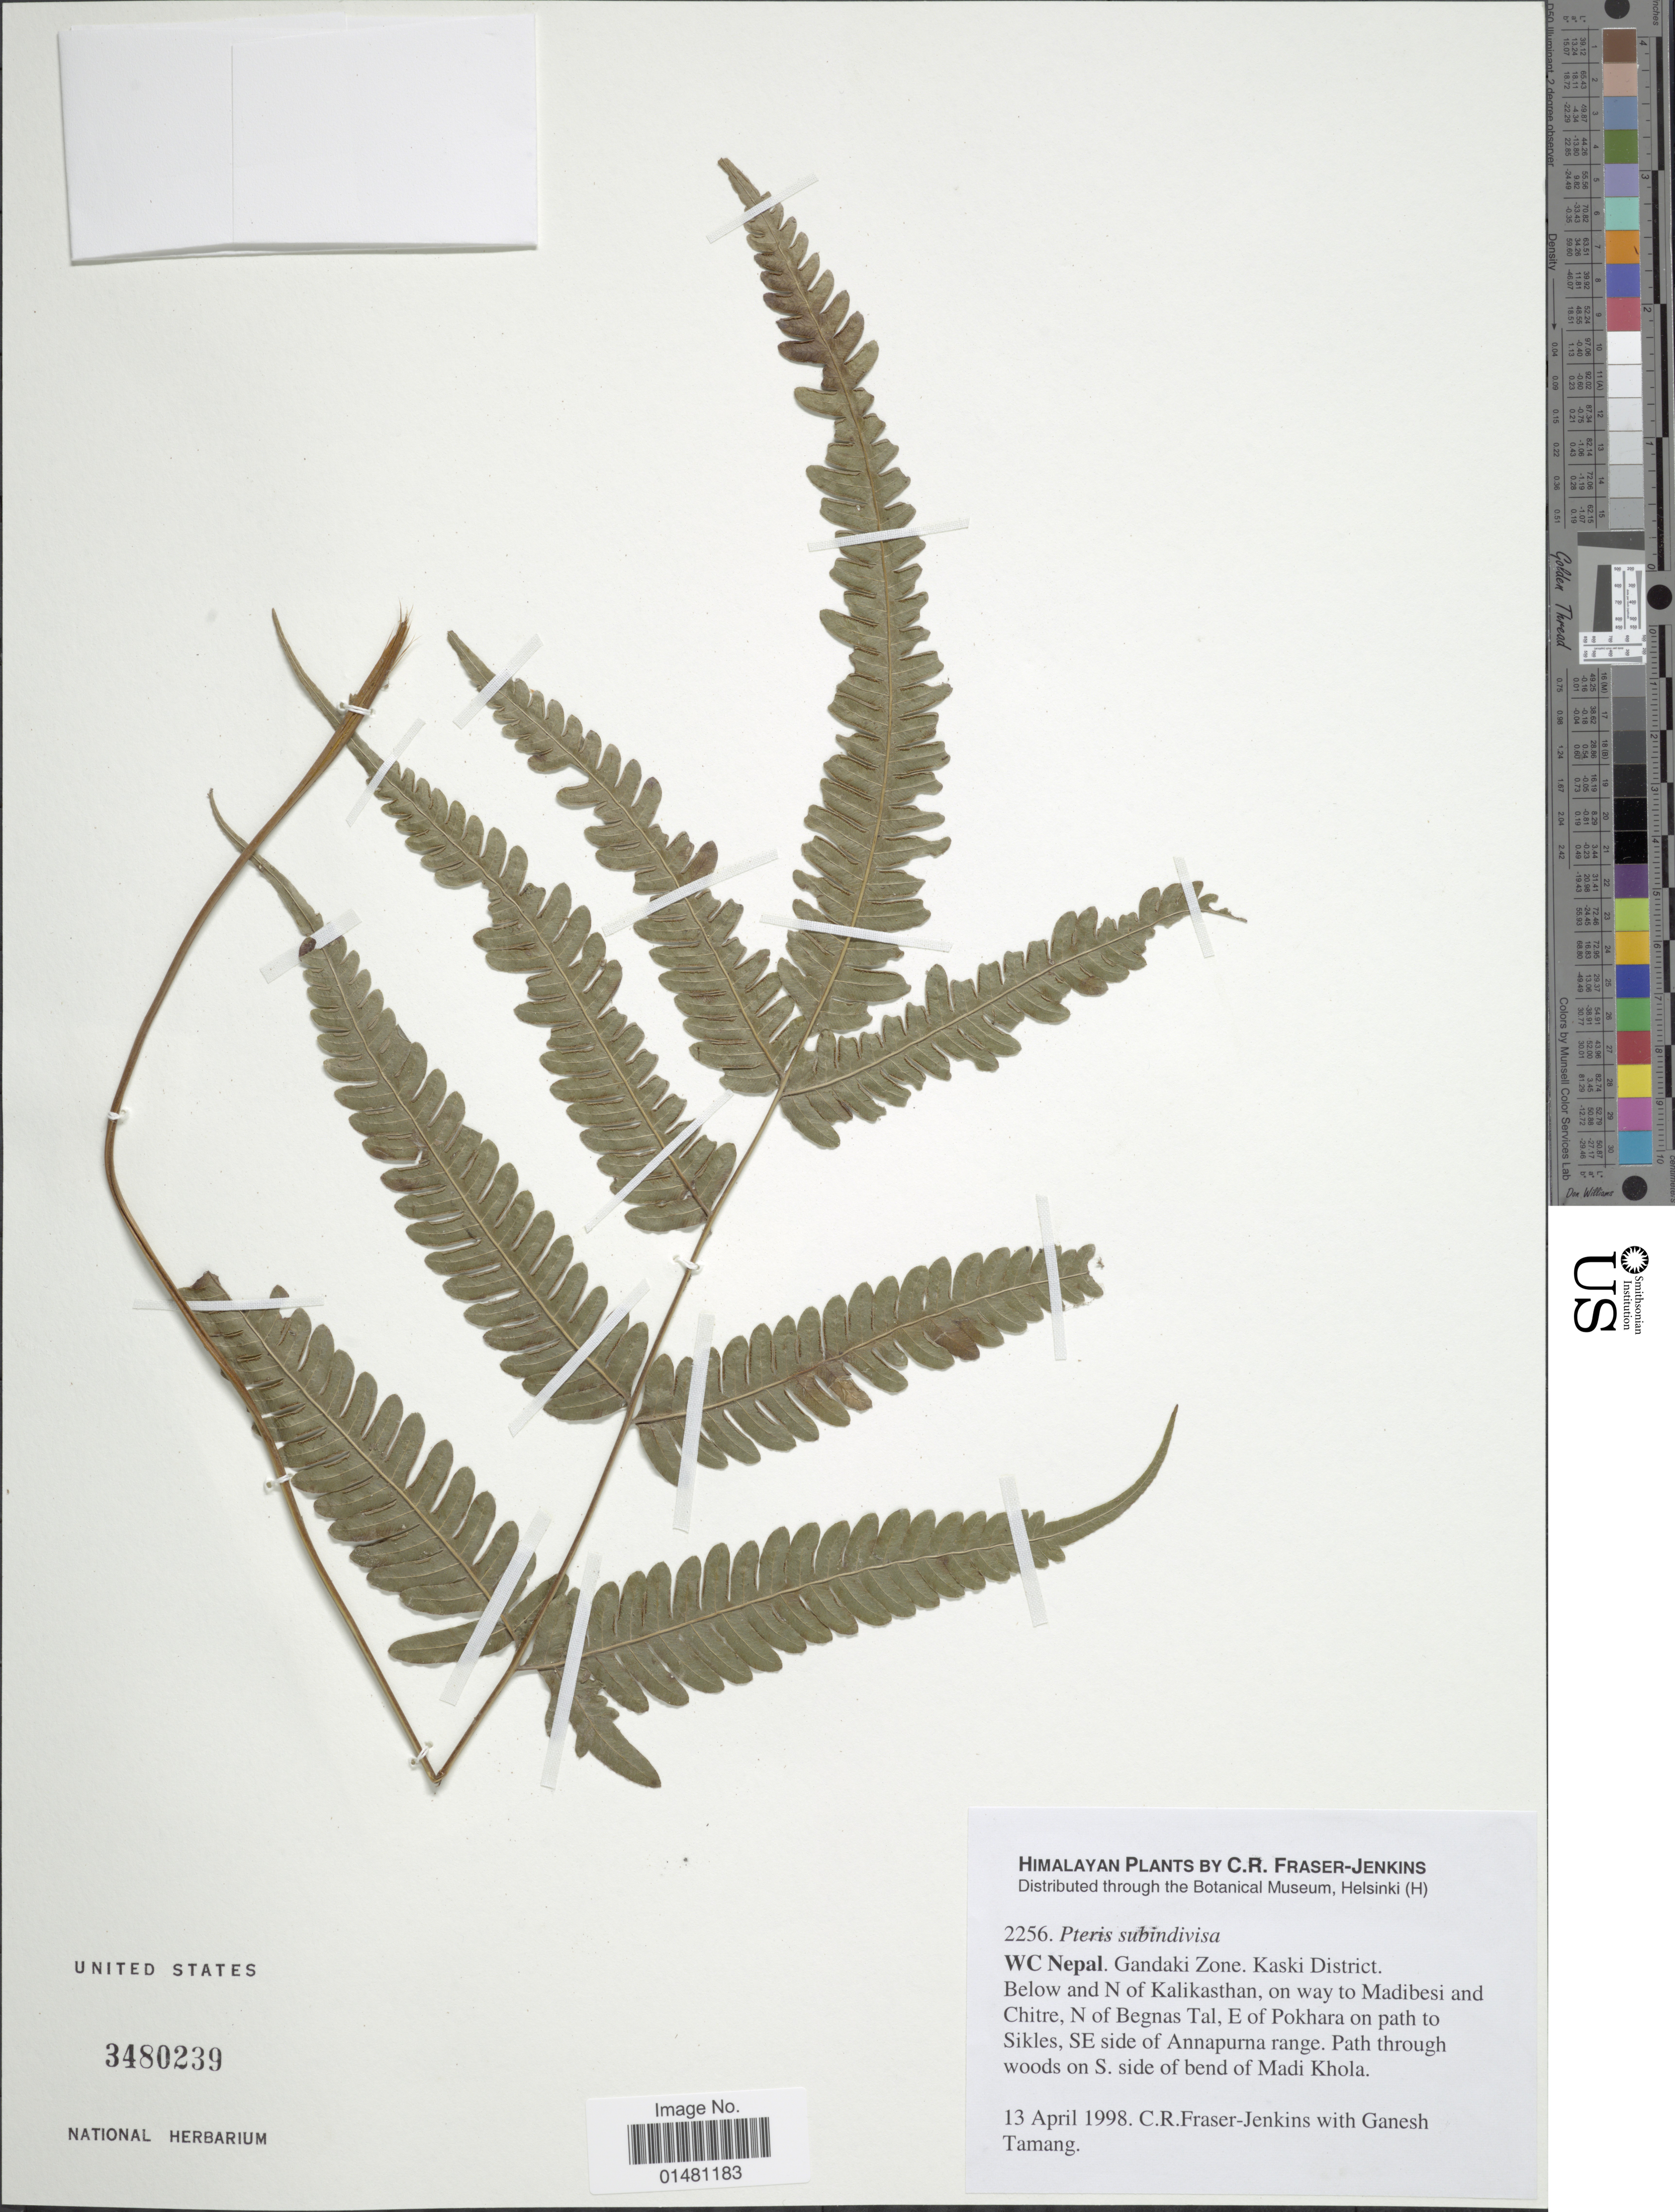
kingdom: Plantae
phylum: Tracheophyta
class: Polypodiopsida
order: Polypodiales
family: Pteridaceae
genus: Pteris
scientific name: Pteris subindivisa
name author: C.B. Clarke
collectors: C. R. Fraser-Jenkins & G. Tamang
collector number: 2256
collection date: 1998-04-13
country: Nepal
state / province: Gandaki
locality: Himalayan, WC Nepal. Gandaki Zone. Kaski District. Below and N of Kalikasthan, on way to Madibesi and Chitre, N of Begnas Tal, E of Pokhara on path to Sikles,SE side of Annapurna range. Path through woods on S side of bend of Madi Khola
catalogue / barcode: US 3480239